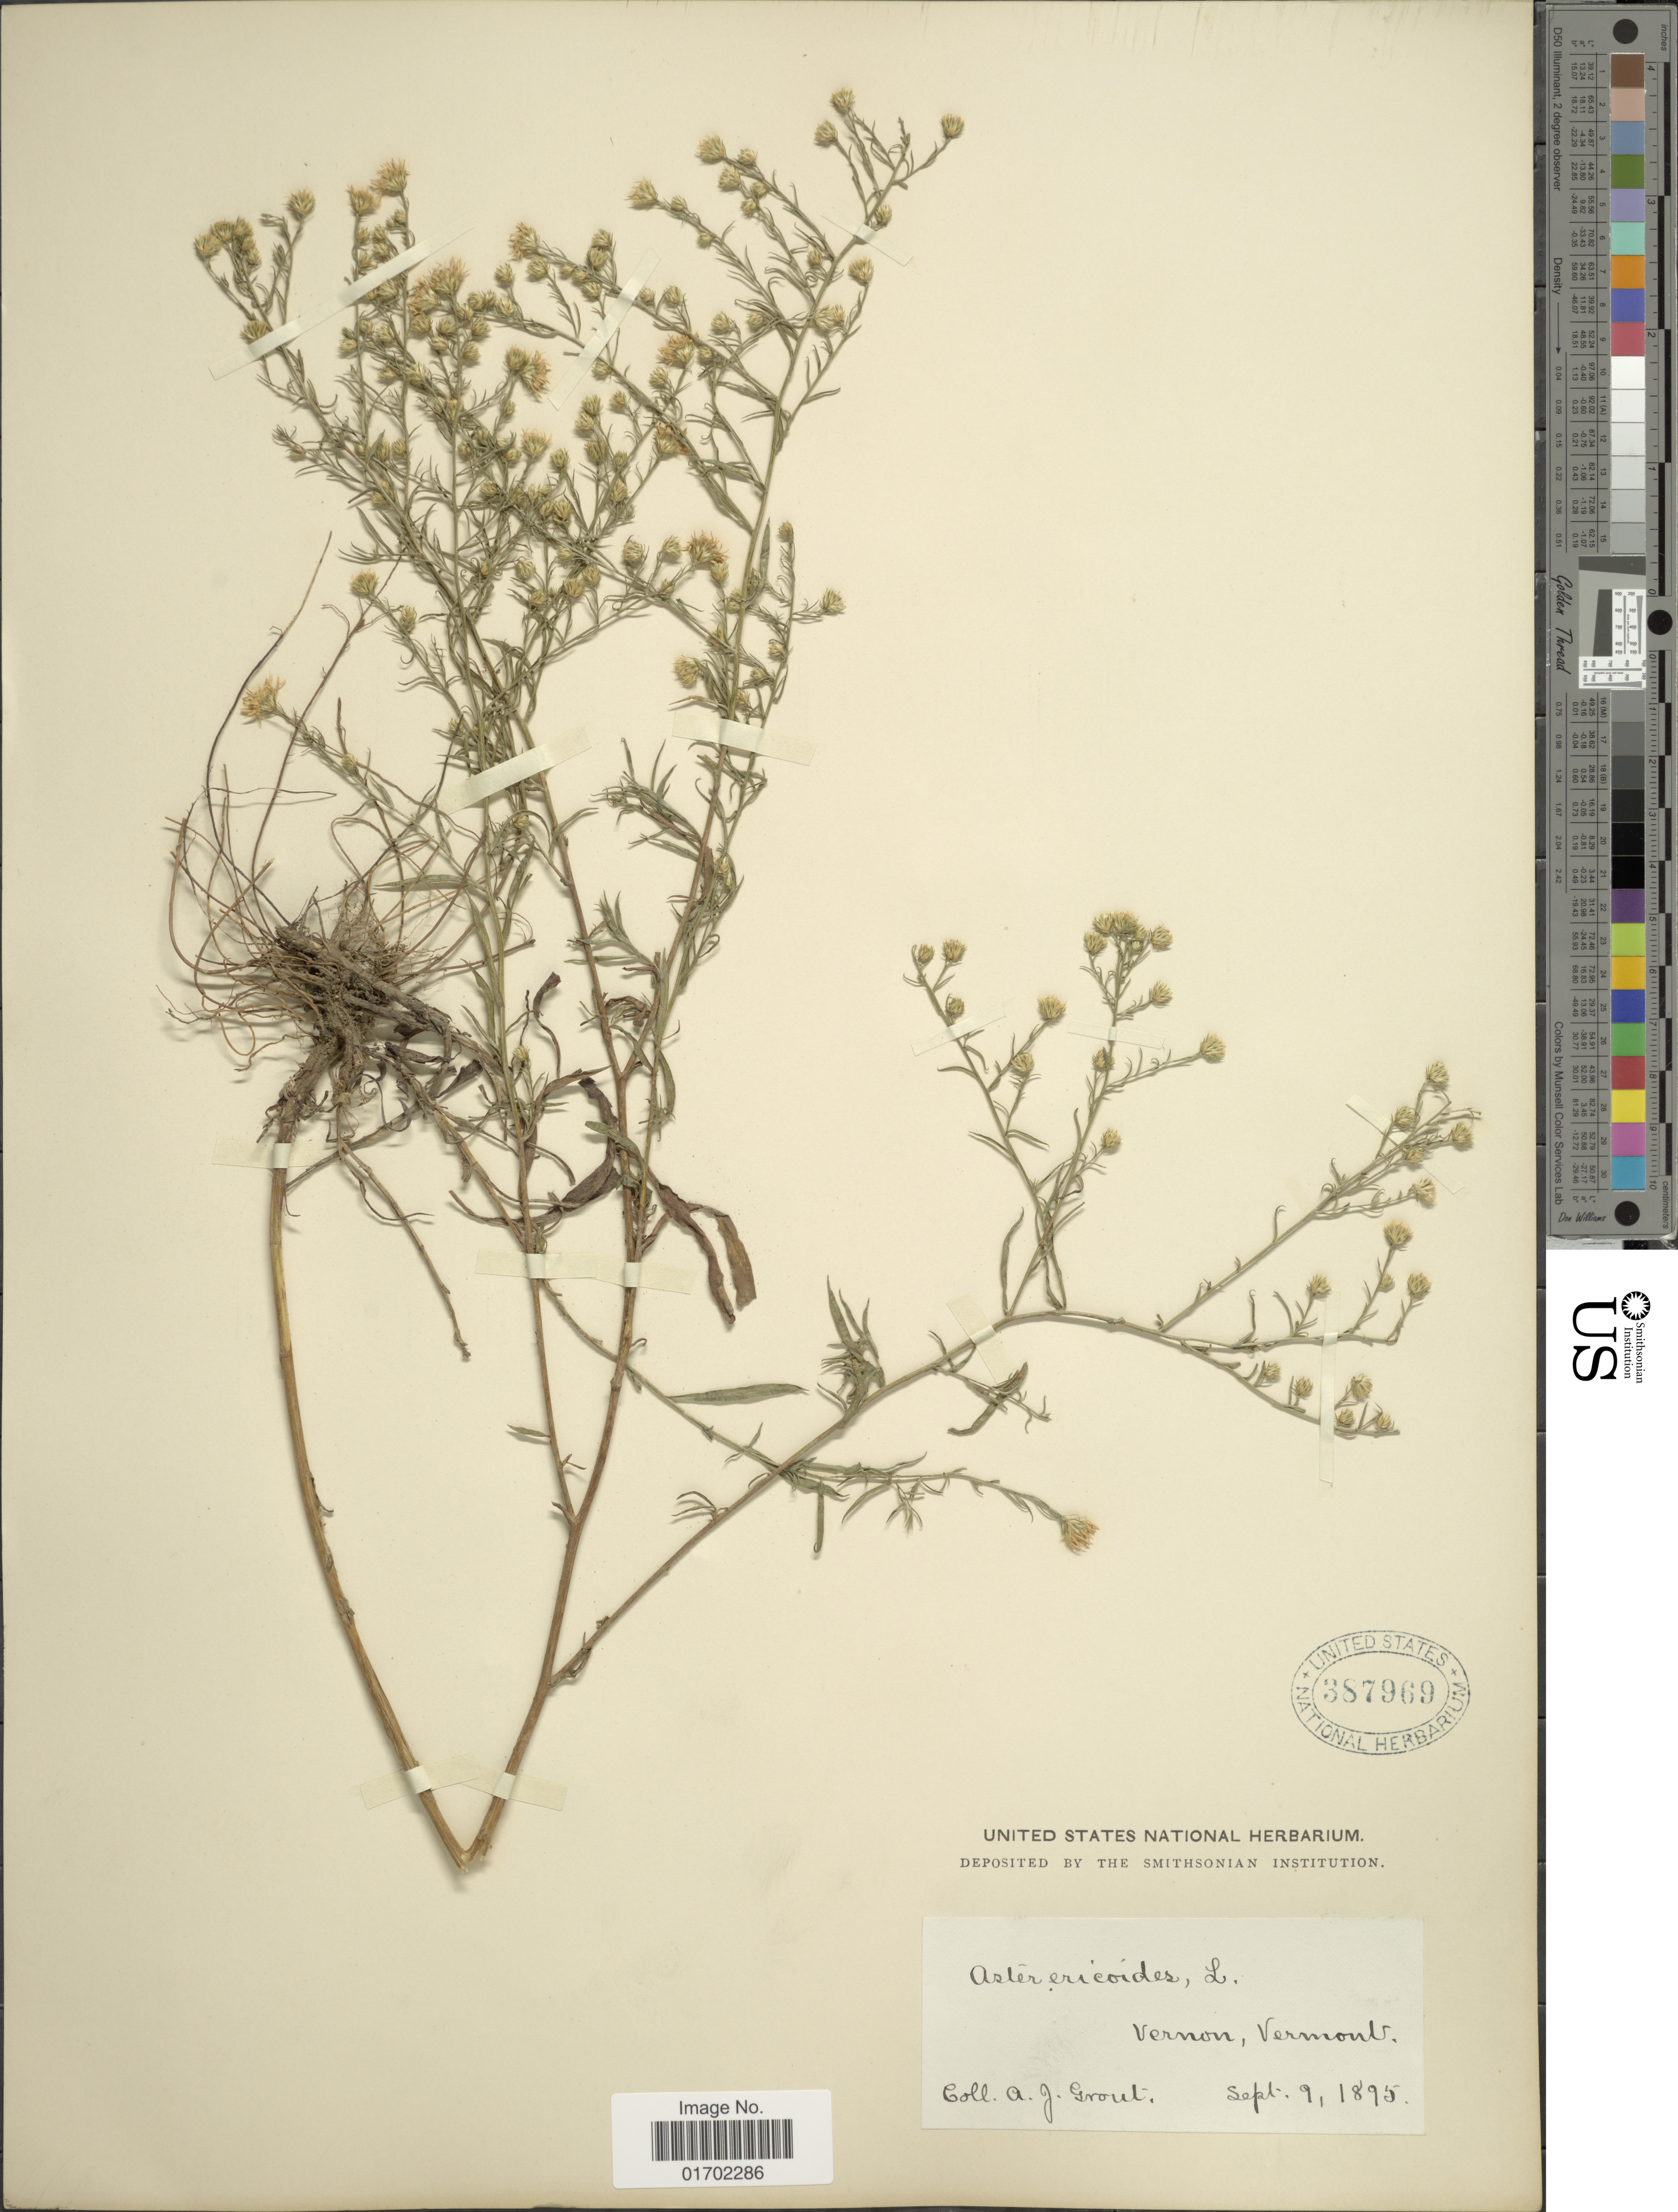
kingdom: Plantae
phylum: Tracheophyta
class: Magnoliopsida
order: Asterales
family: Asteraceae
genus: Symphyotrichum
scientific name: Symphyotrichum pilosum var. pilosum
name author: (Willd.) G.L. Nesom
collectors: A. J. Grout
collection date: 1895-09-09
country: United States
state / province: Vermont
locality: Vernon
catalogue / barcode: US 387969